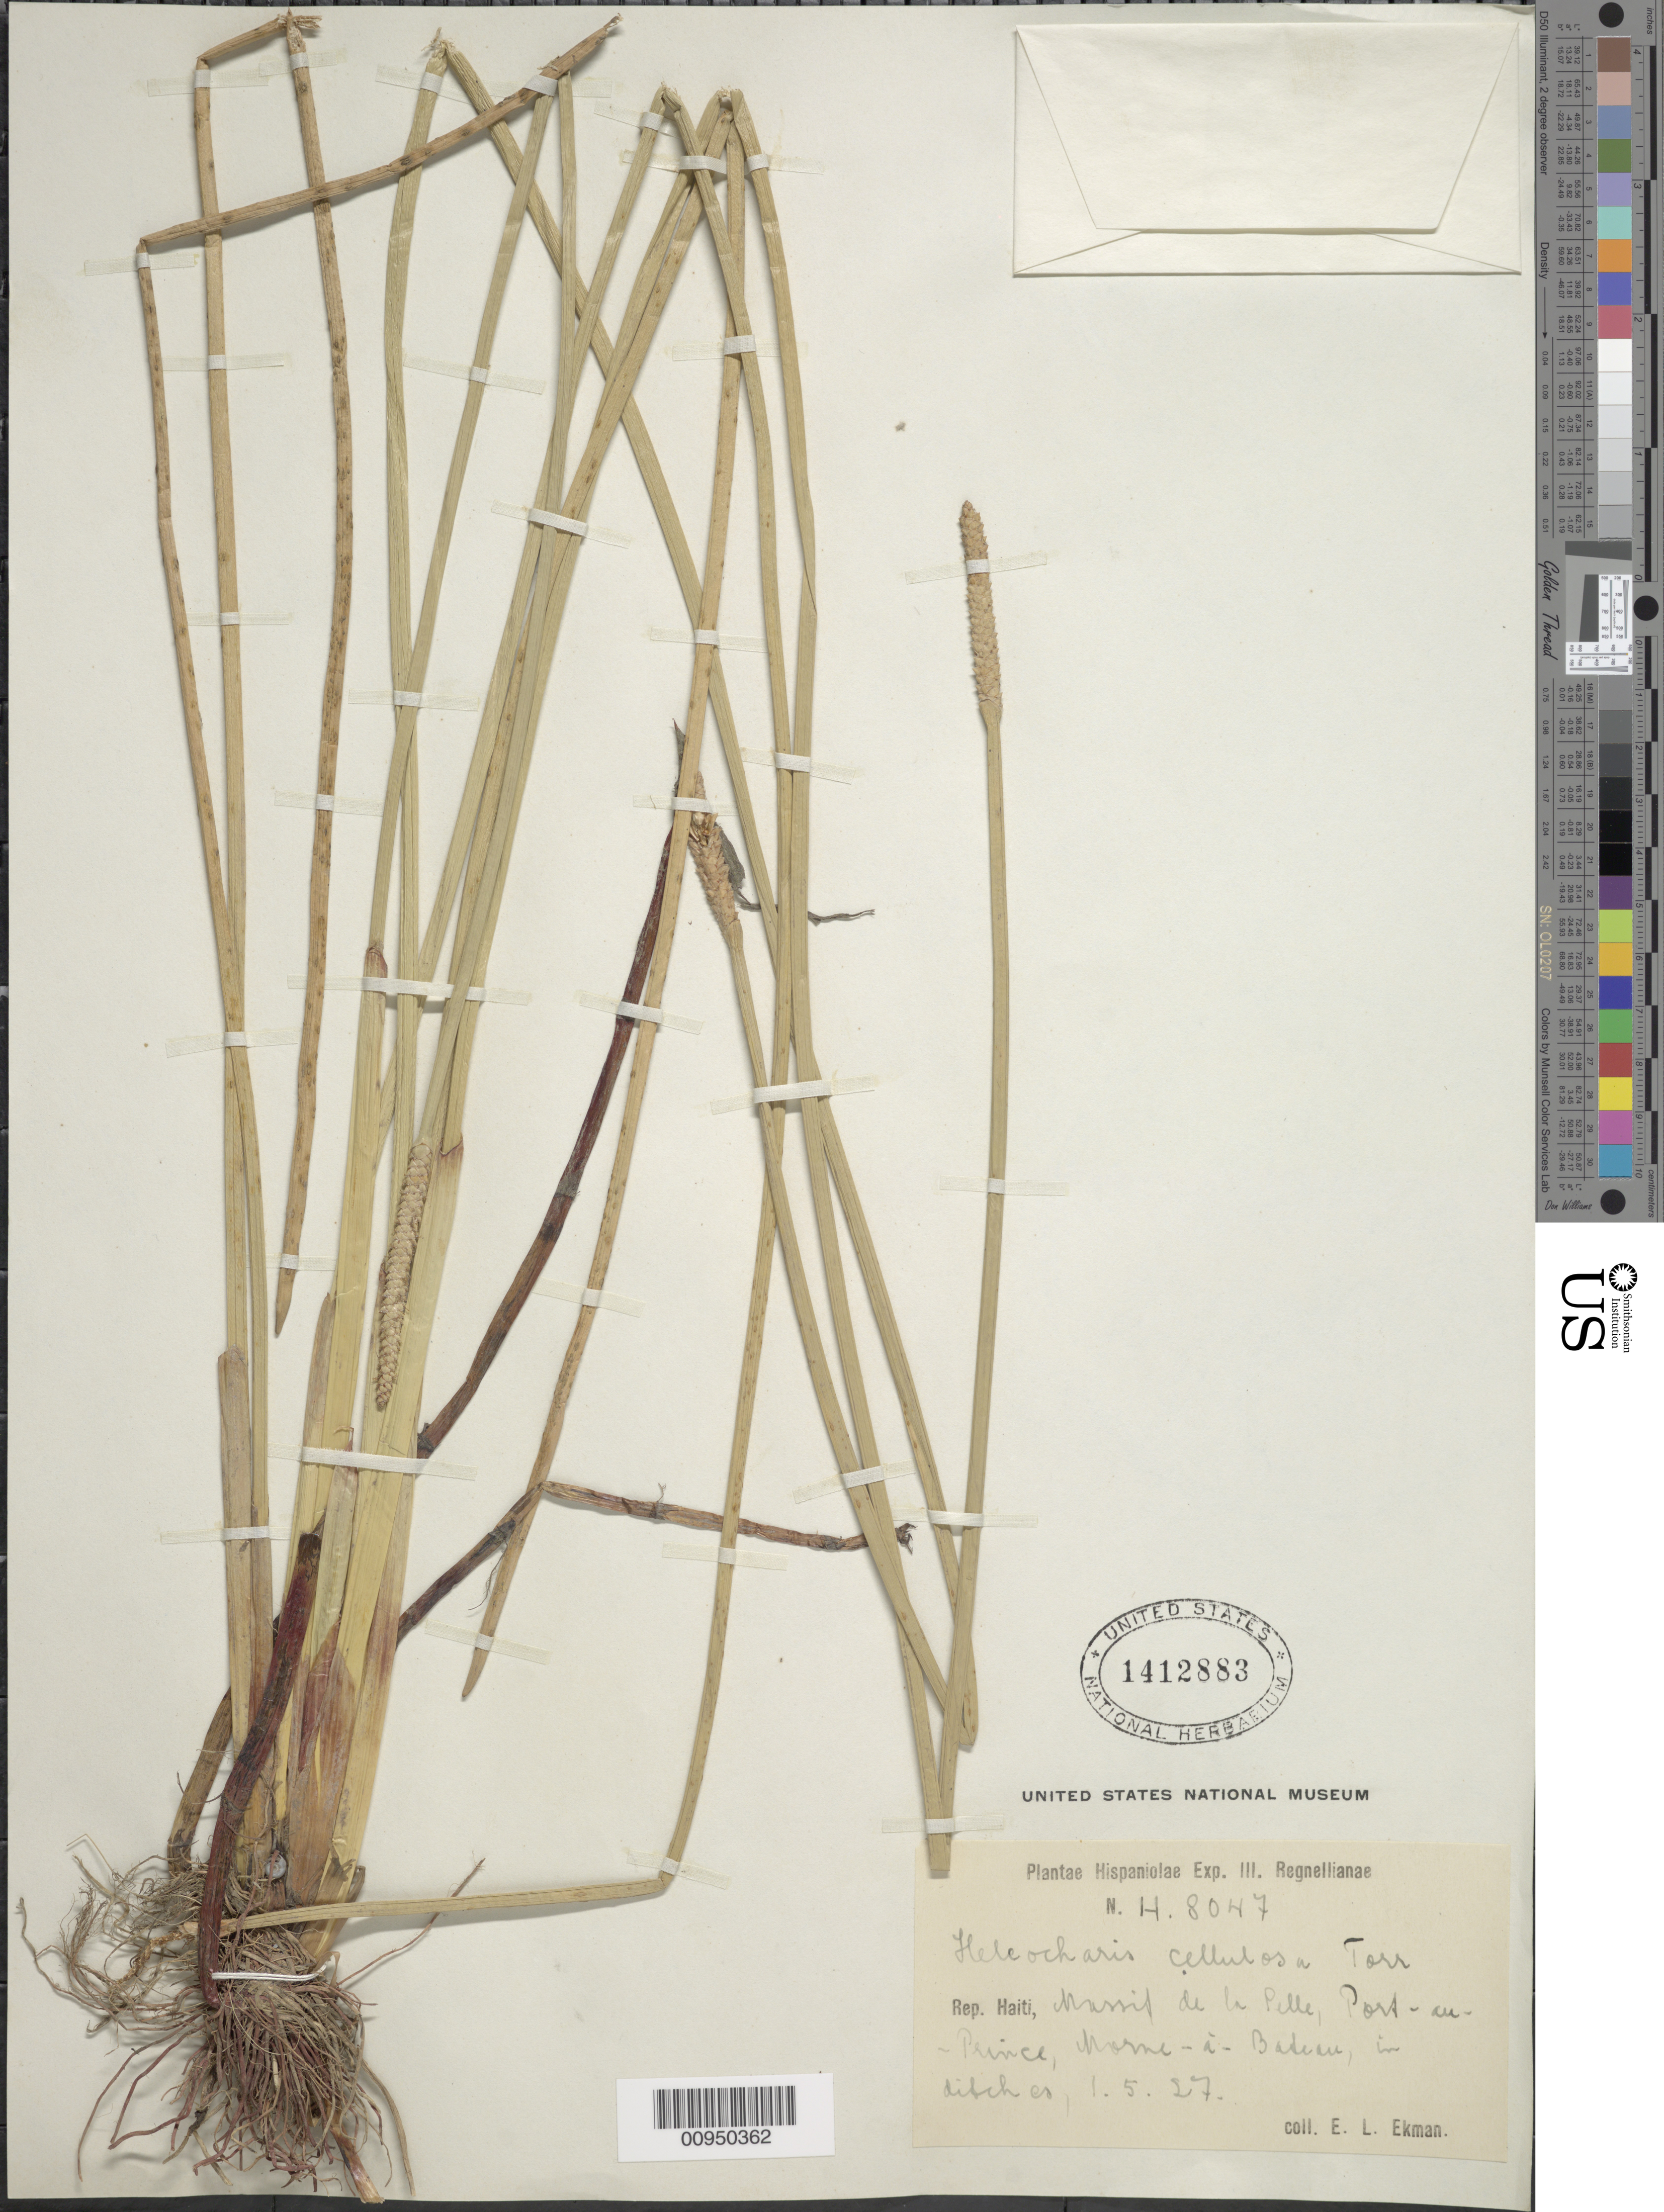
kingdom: Plantae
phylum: Tracheophyta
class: Liliopsida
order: Poales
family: Cyperaceae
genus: Eleocharis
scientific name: Eleocharis cellulosa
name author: Torr.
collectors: E. L. Ekman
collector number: H 8047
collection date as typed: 01 May 1927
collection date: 1927-05-01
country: Haiti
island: Hispaniola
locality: Massif de la Selle, Port au Prince, Morne à Badeau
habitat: In ditches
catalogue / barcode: US 1412883